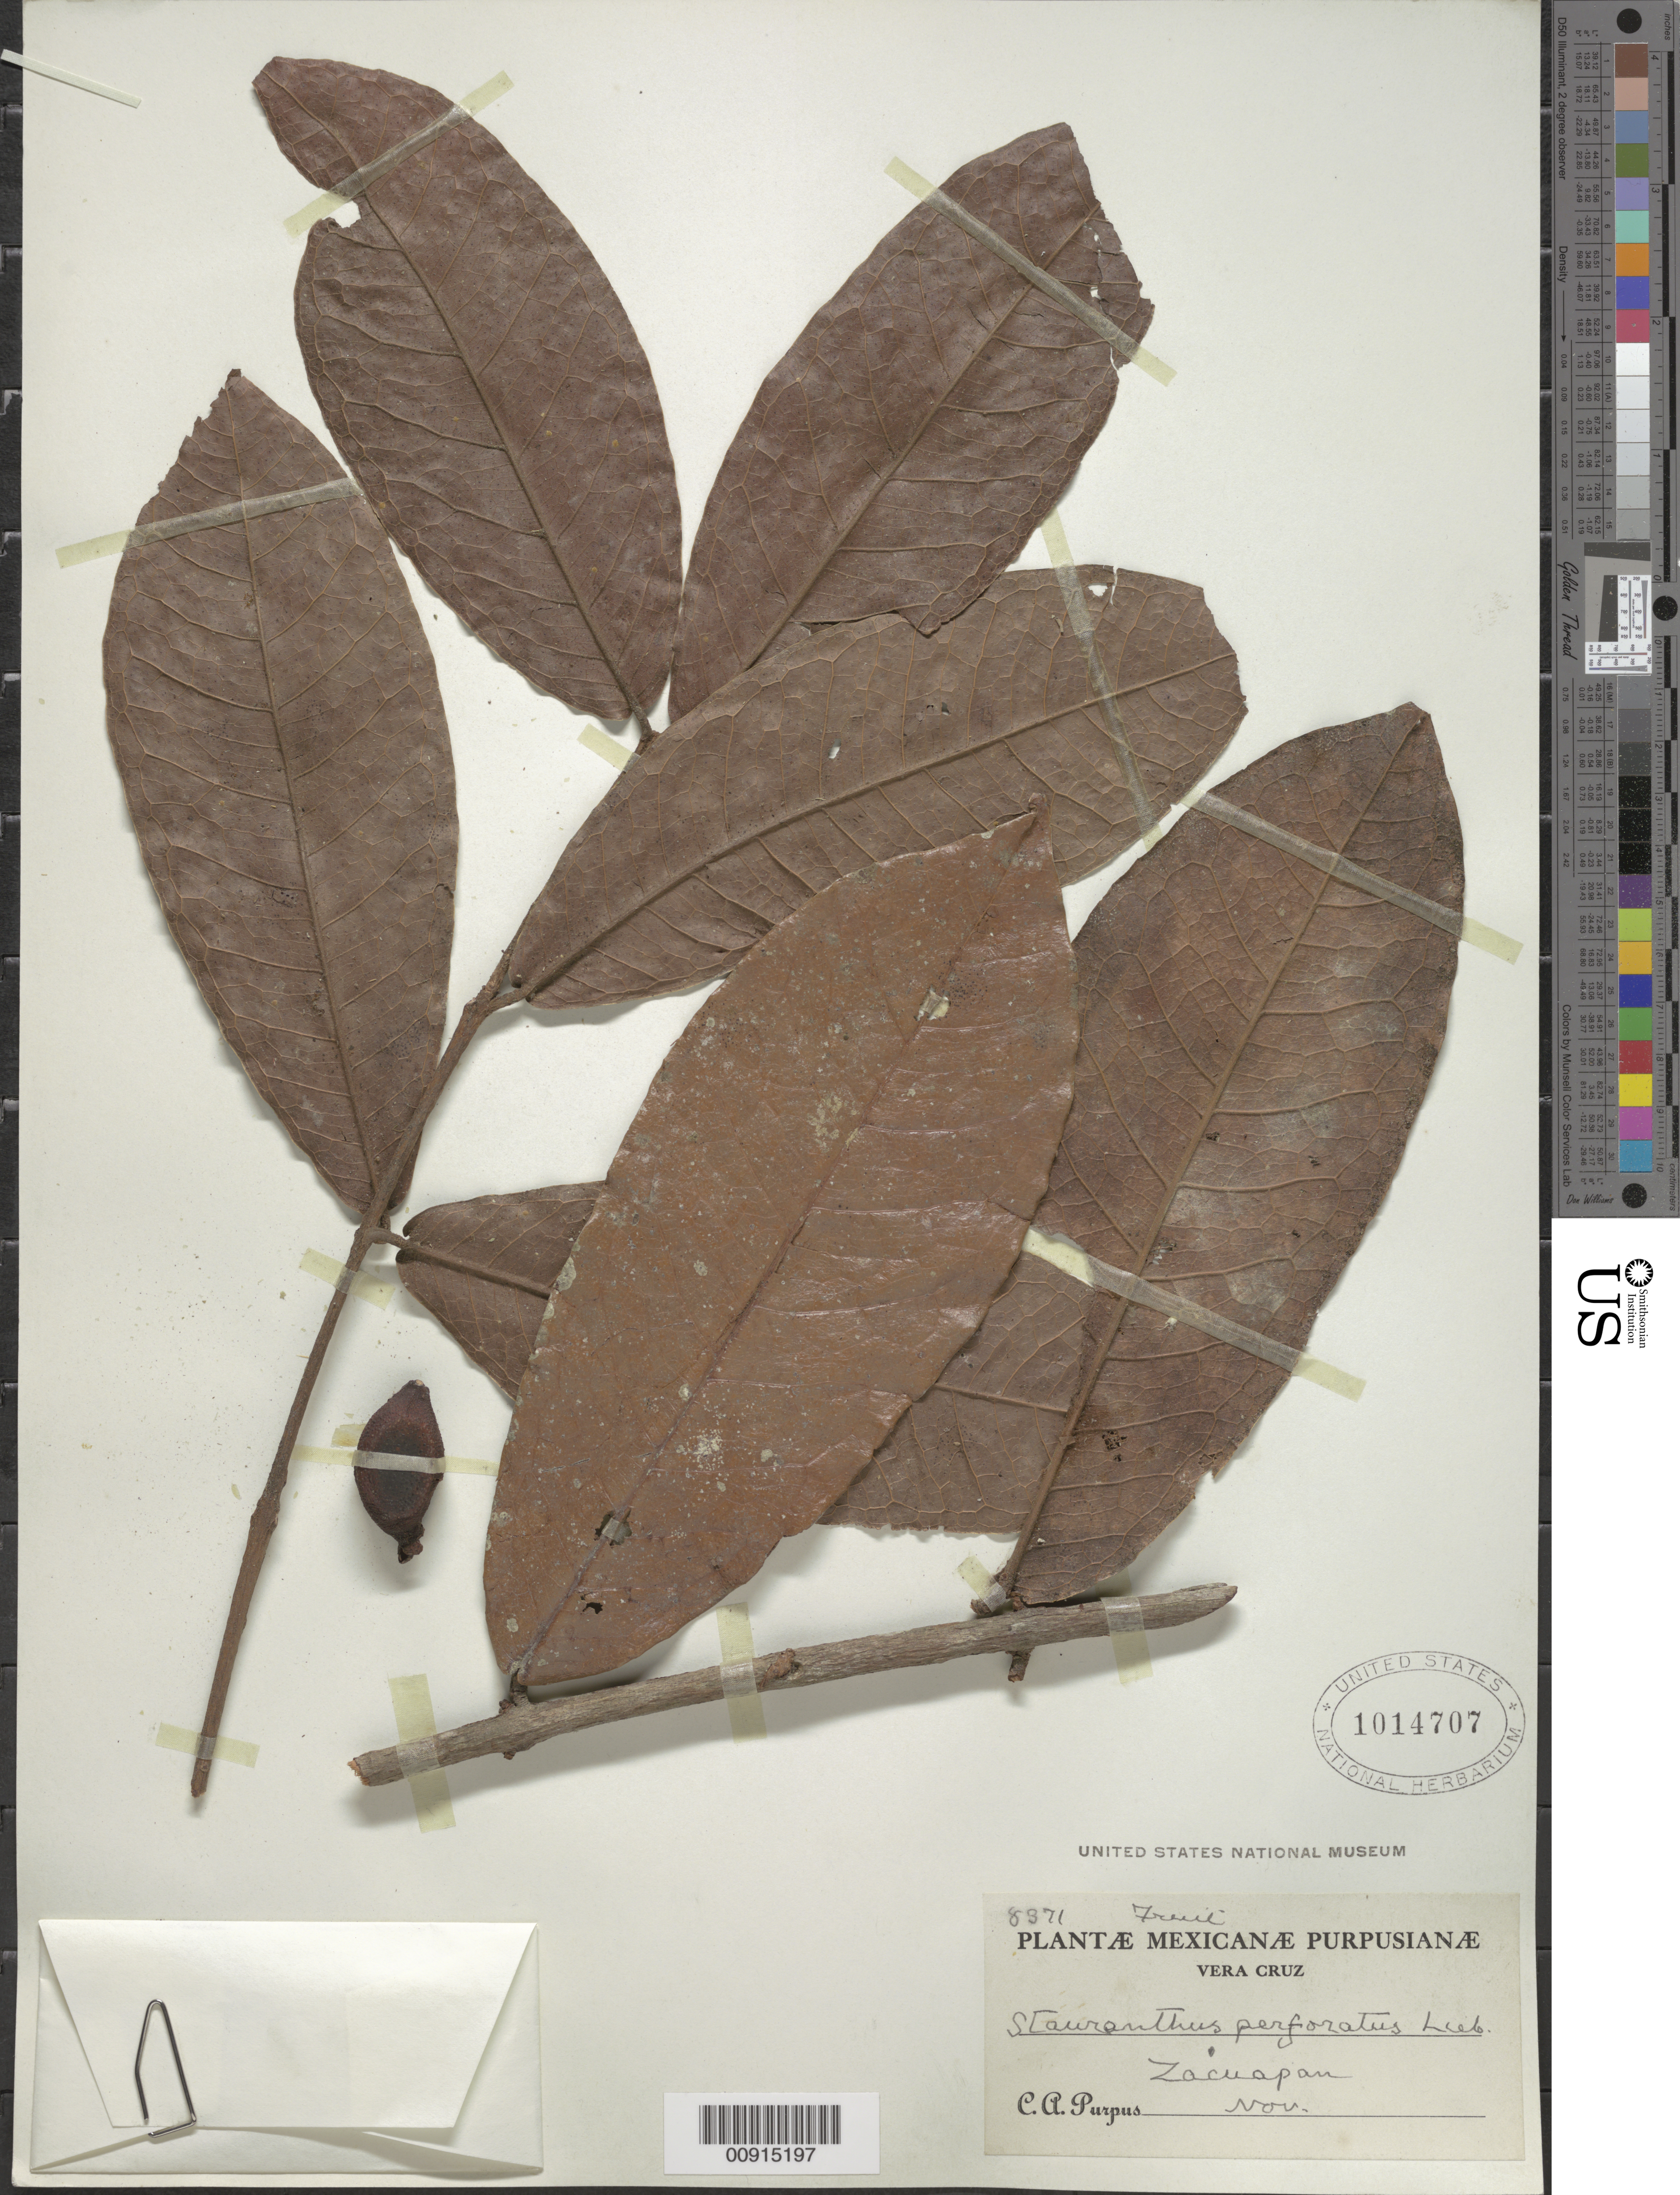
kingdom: Plantae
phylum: Tracheophyta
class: Magnoliopsida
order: Myrtales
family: Myrtaceae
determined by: Londoño-Echeverri, Y.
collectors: C. A. Purpus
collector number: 8371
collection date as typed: Nov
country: Mexico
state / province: Veracruz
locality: Zacuapan, Veracruz.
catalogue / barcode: US 1014707